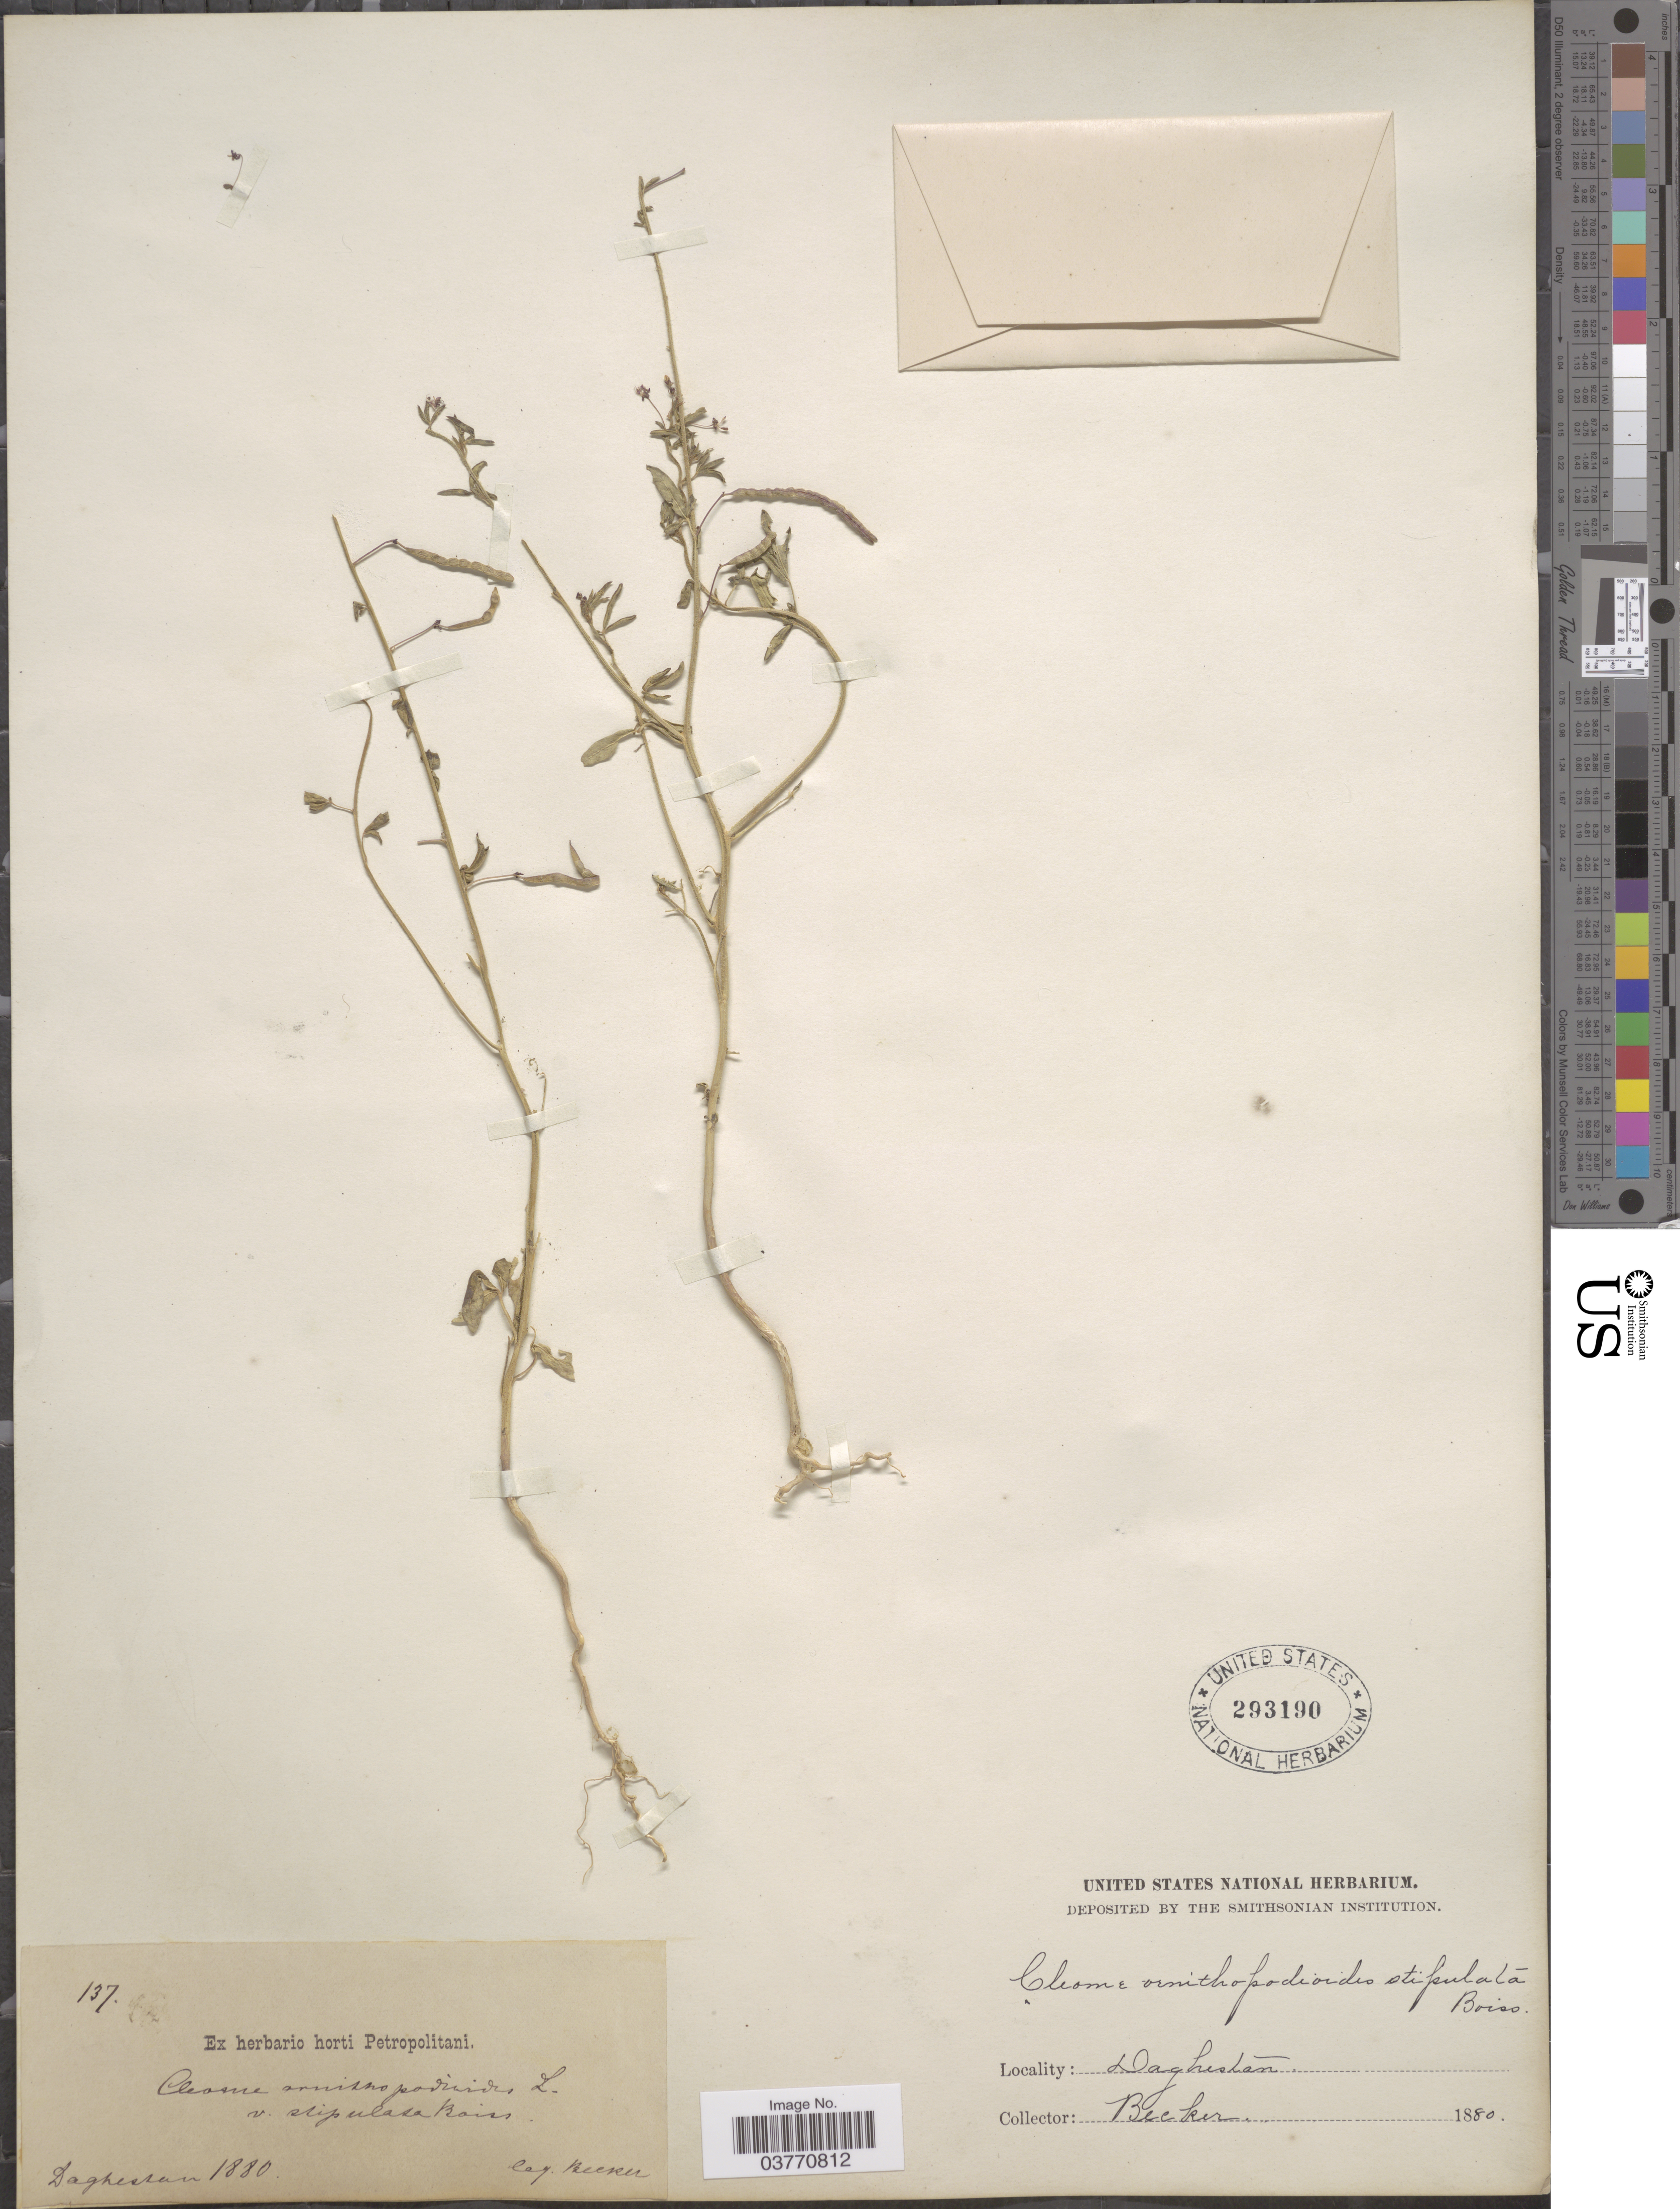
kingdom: Plantae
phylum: Tracheophyta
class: Magnoliopsida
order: Brassicales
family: Cleomaceae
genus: Cleome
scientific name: Cleome steveniana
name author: Schult. & Schult. f.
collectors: -. Becker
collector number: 137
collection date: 1880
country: Russian Federation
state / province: Dagestan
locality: Daghestan.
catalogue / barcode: US 293190